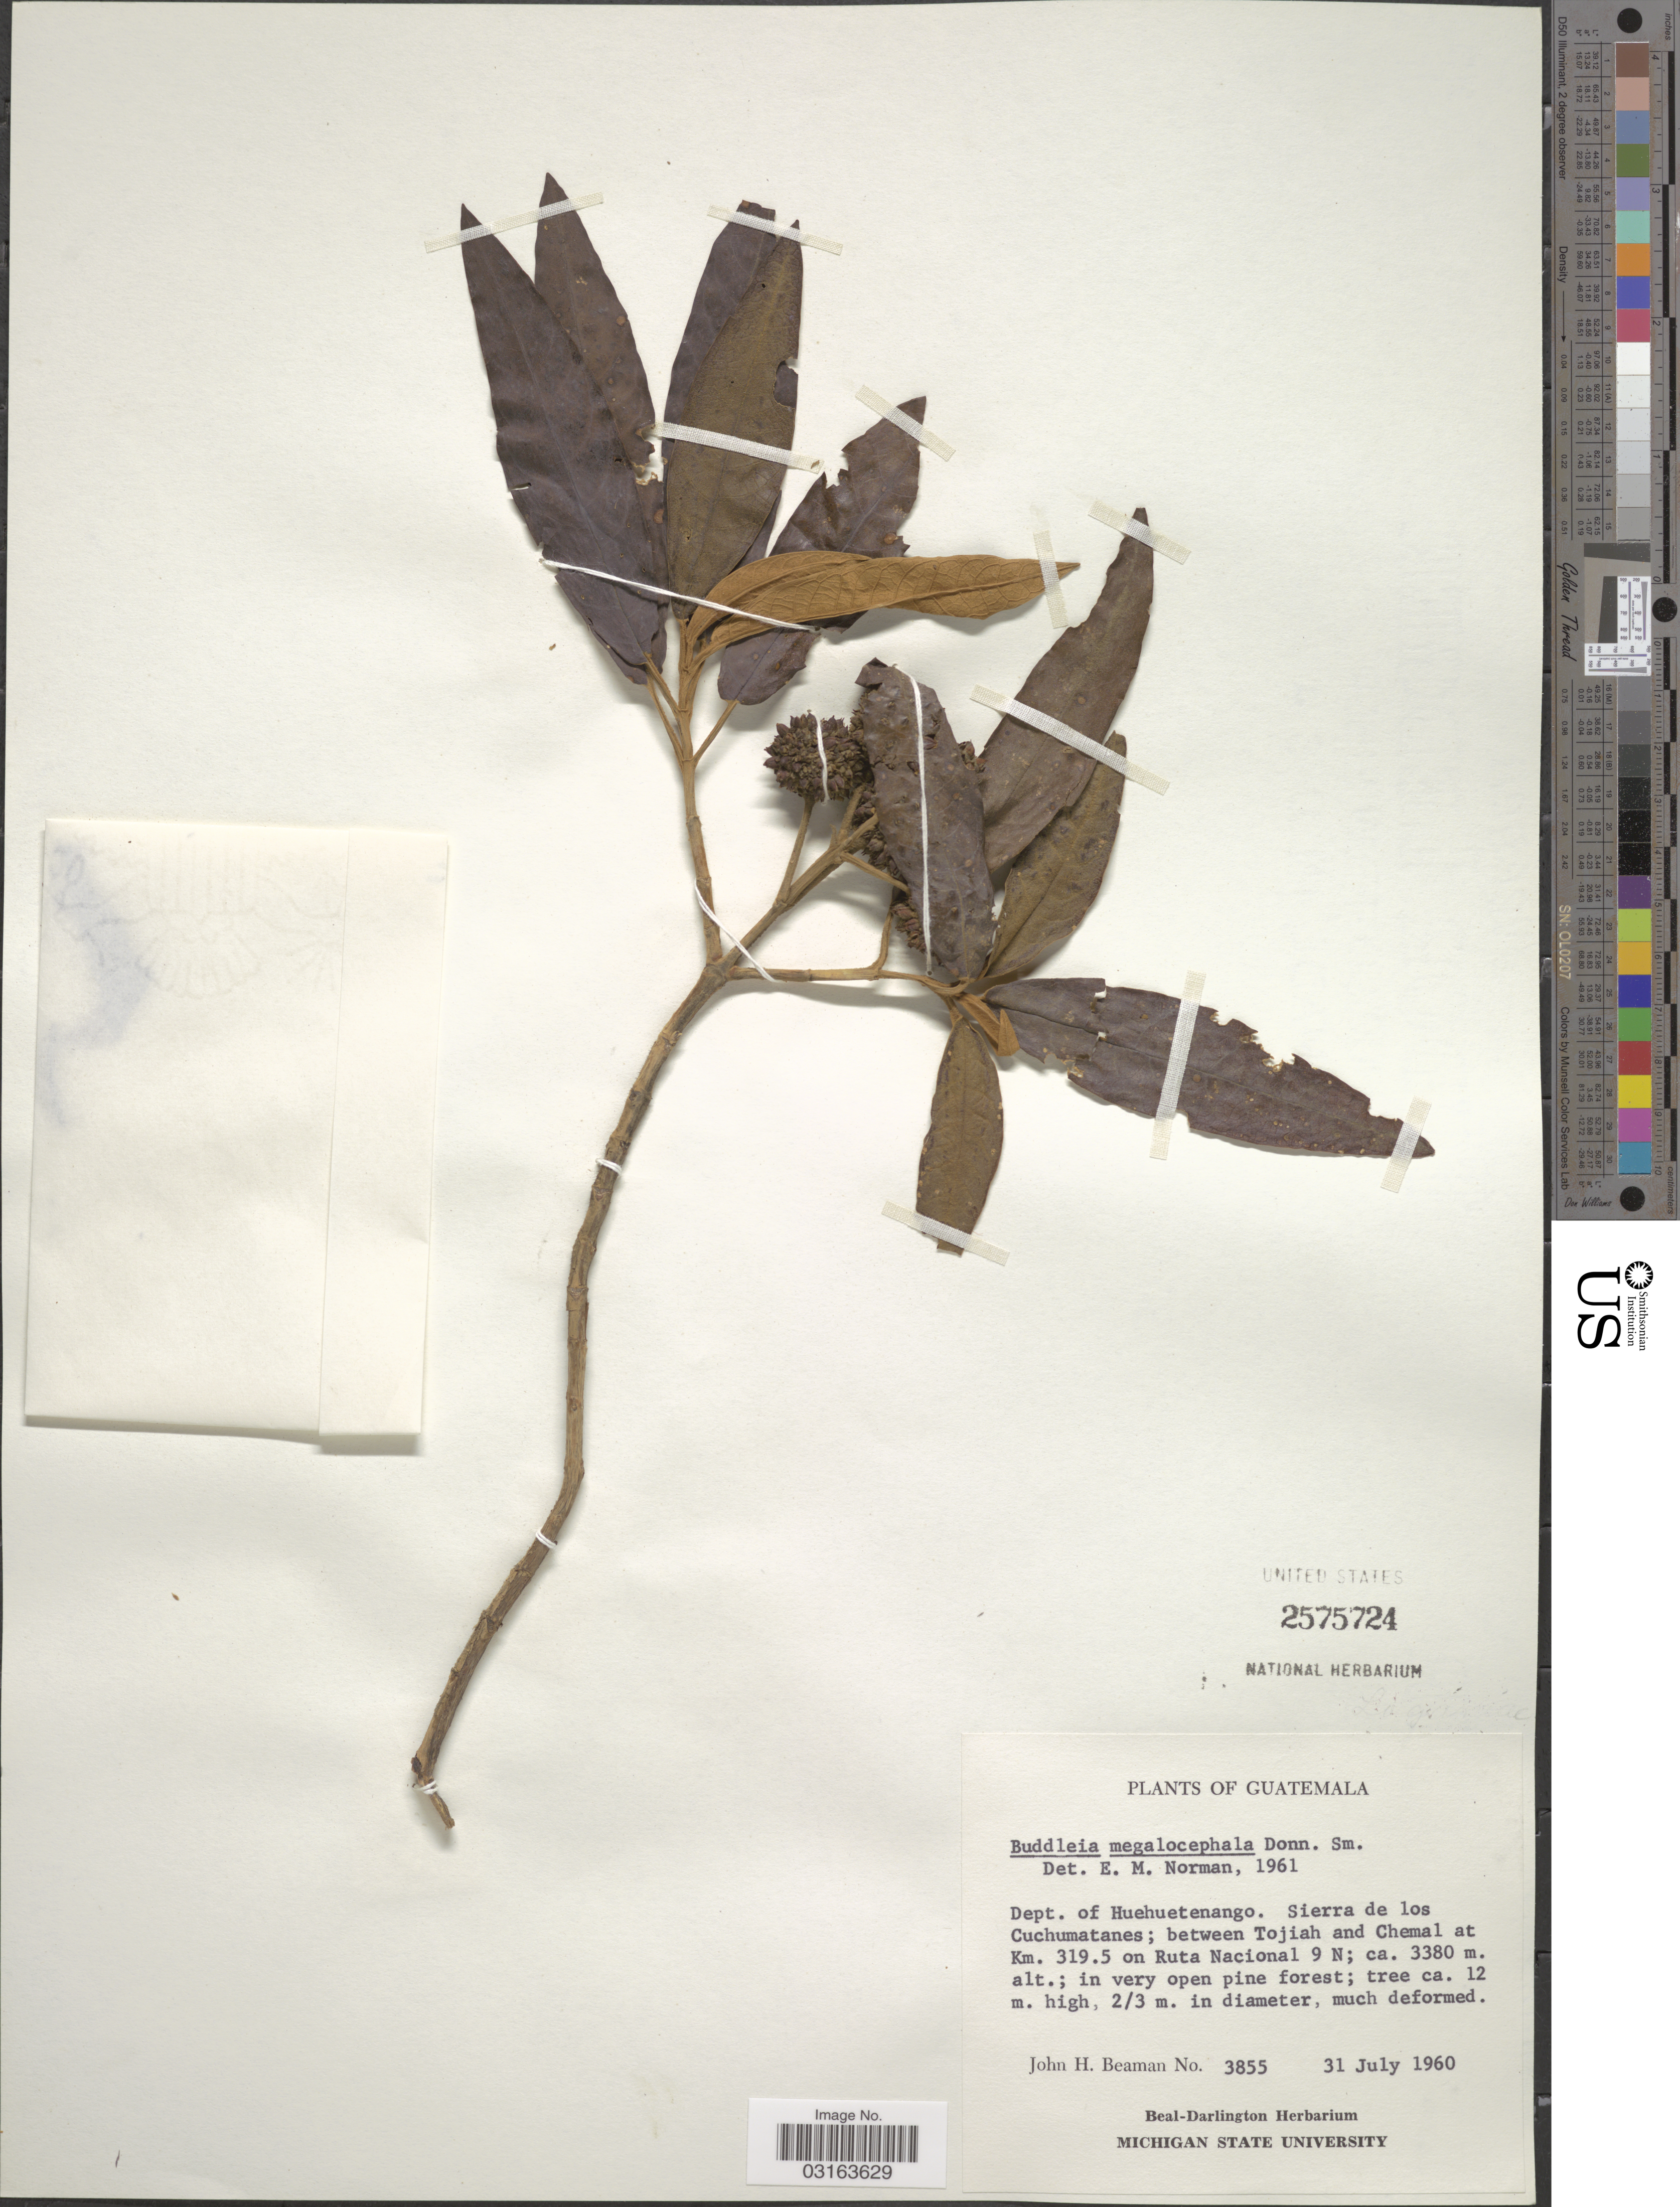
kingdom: Plantae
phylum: Tracheophyta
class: Magnoliopsida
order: Lamiales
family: Scrophulariaceae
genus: Buddleja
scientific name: Buddleja megalocephala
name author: Donn. Sm.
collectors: J. H. Beaman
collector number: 3855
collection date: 1960-07-31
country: Guatemala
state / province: Huehuetenango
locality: Dept. of Huehuetenango. Sierra de los Cuchumatanes; between Tojiah and Chemal at Km. 319.5 on Ruta Nacional 9 N.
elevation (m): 3380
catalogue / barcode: US 2575724